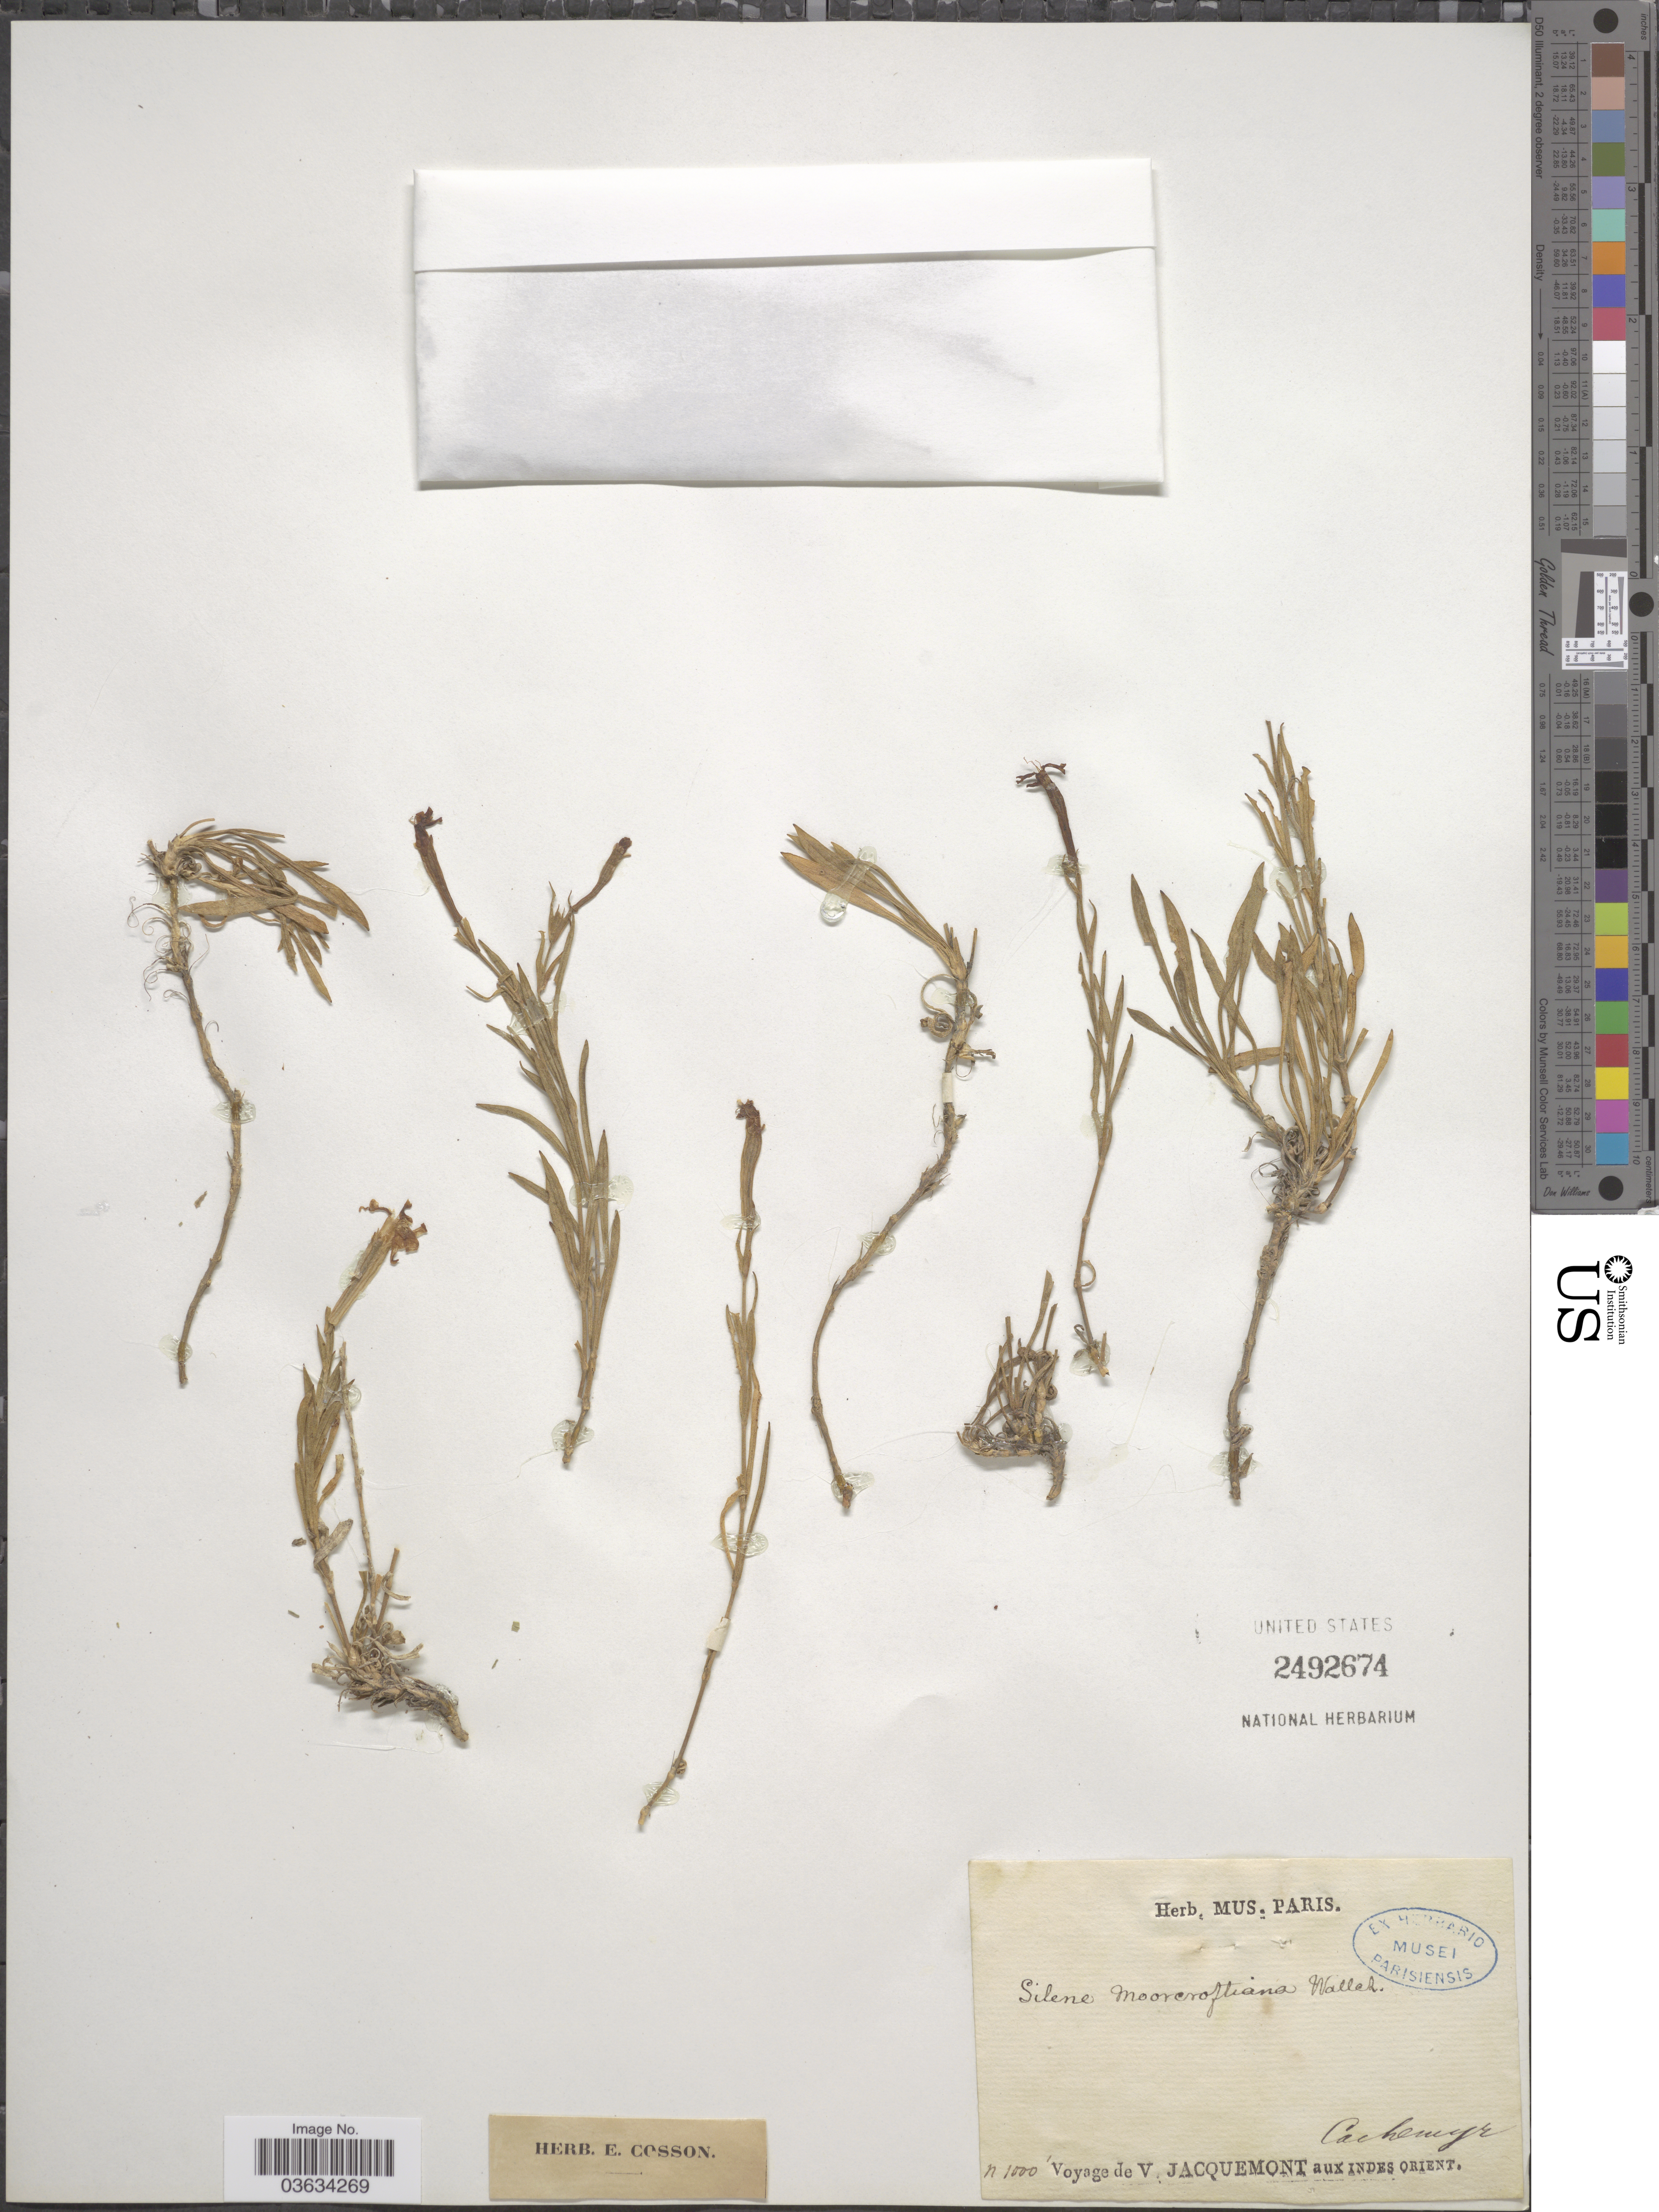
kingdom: Plantae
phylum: Tracheophyta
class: Magnoliopsida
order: Caryophyllales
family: Caryophyllaceae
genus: Silene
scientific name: Silene moorcroftiana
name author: Wall. ex Benth.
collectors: V. Jacquemont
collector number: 1000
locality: Cachemyr. Indes orient.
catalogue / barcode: US 2492674